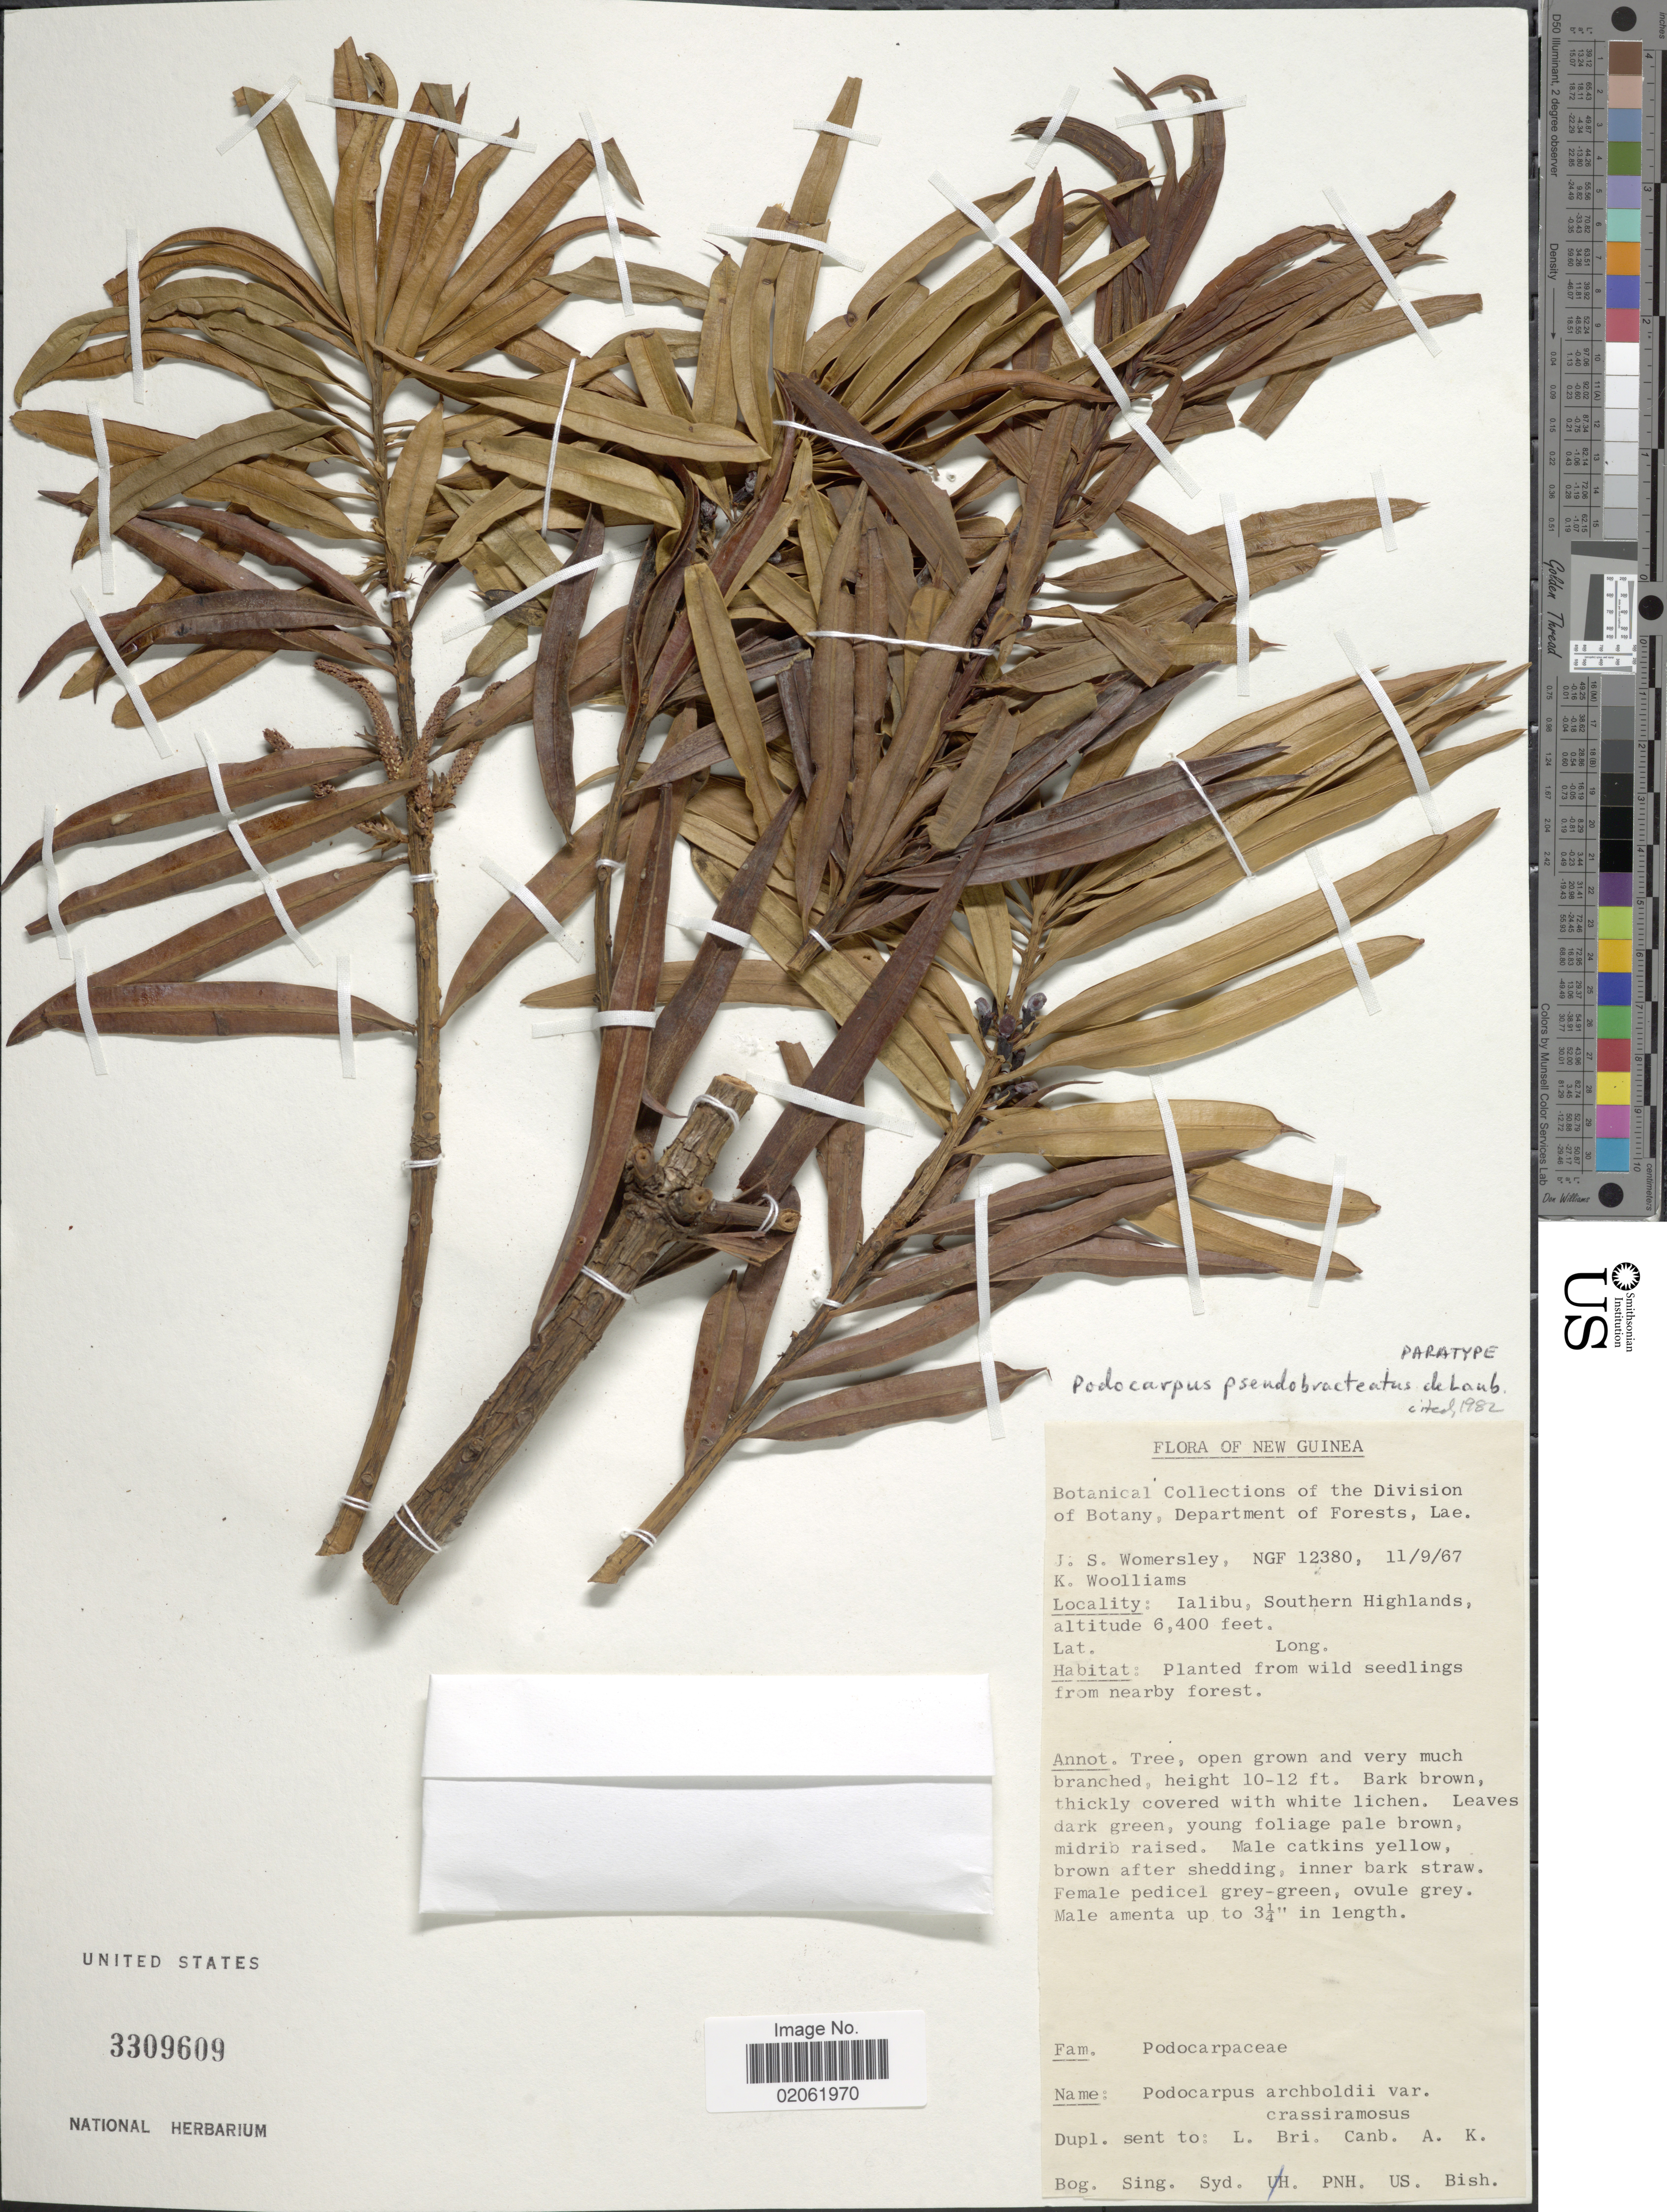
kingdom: Plantae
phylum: Tracheophyta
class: Pinopsida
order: Pinales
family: Podocarpaceae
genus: Podocarpus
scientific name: Podocarpus pseudobracteatus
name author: de Laub.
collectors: J. S. Womersley & K. Woolliams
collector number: NGF12380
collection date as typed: Transcribed d/m/y: 11/9/67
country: Papua New Guinea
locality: New Guinea, Ialibu, Southern Highlands.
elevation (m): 1951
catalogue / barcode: US 3309609